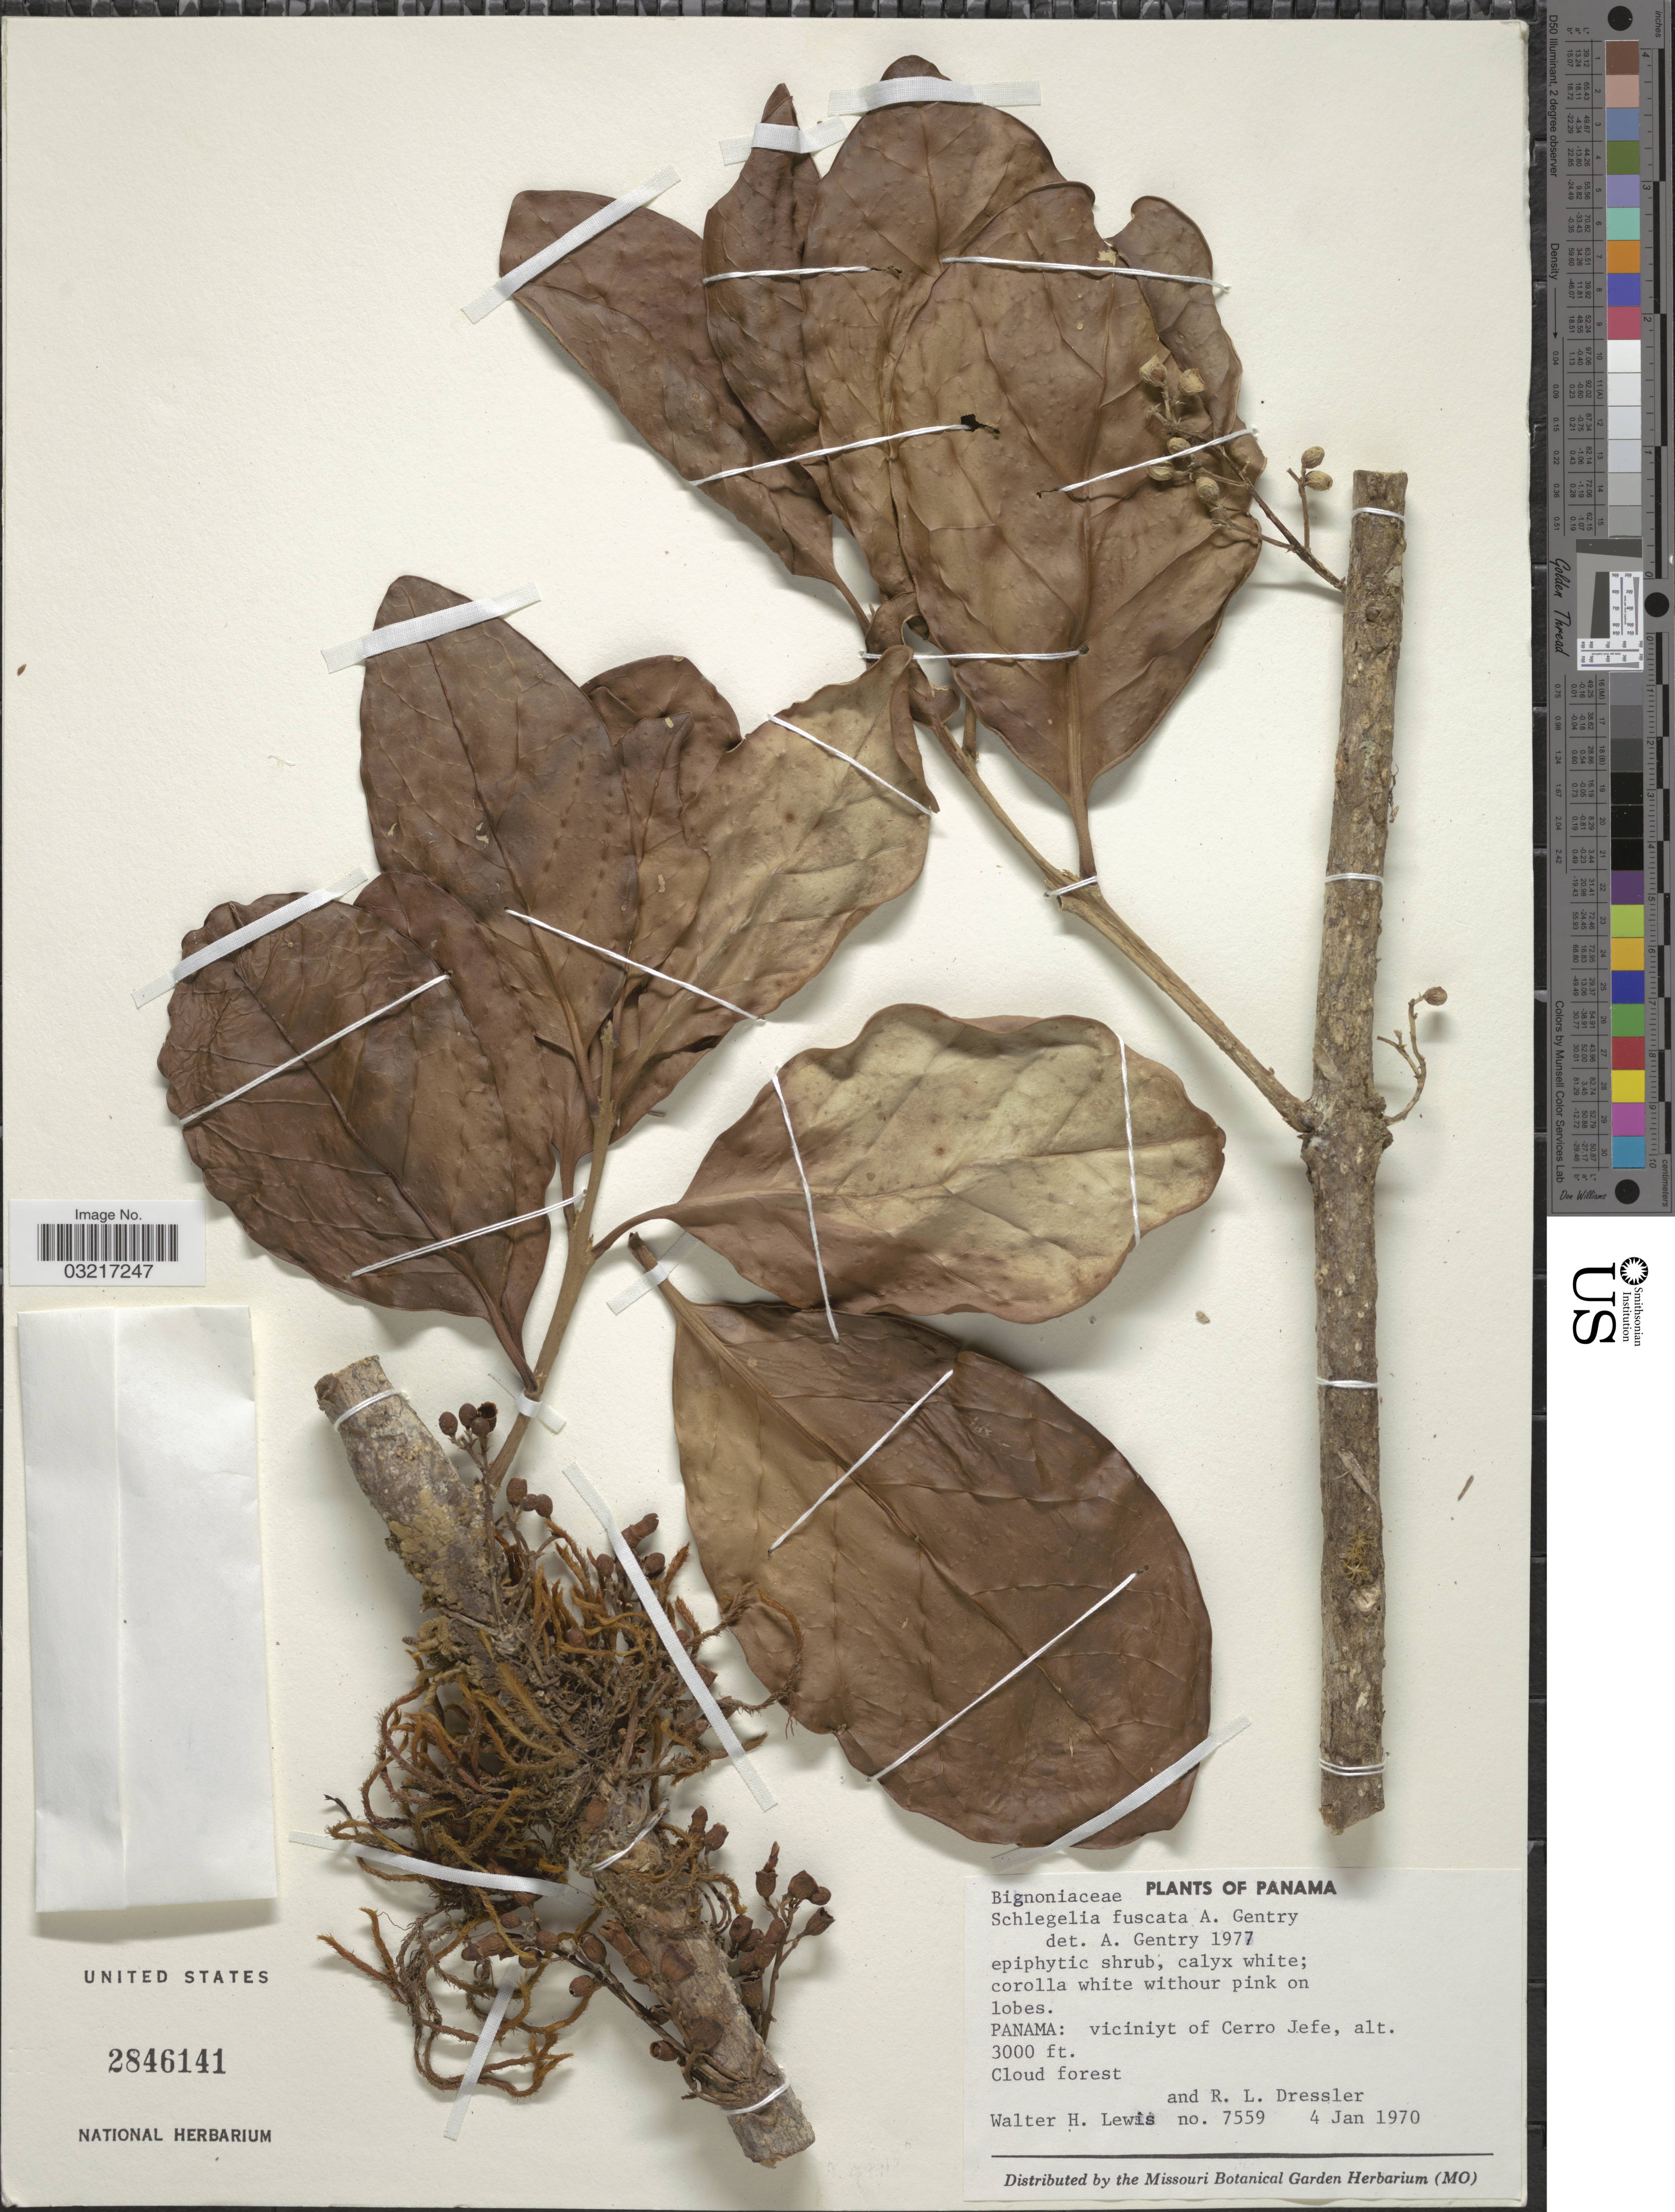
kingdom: Plantae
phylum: Tracheophyta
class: Magnoliopsida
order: Lamiales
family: Schlegeliaceae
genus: Schlegelia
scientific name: Schlegelia fuscata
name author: A.H. Gentry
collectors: W. H. Lewis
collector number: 7559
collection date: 1970-01-04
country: Panama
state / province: Panamá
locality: Viciniyt of Cerro Jefe.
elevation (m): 914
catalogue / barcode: US 2846141